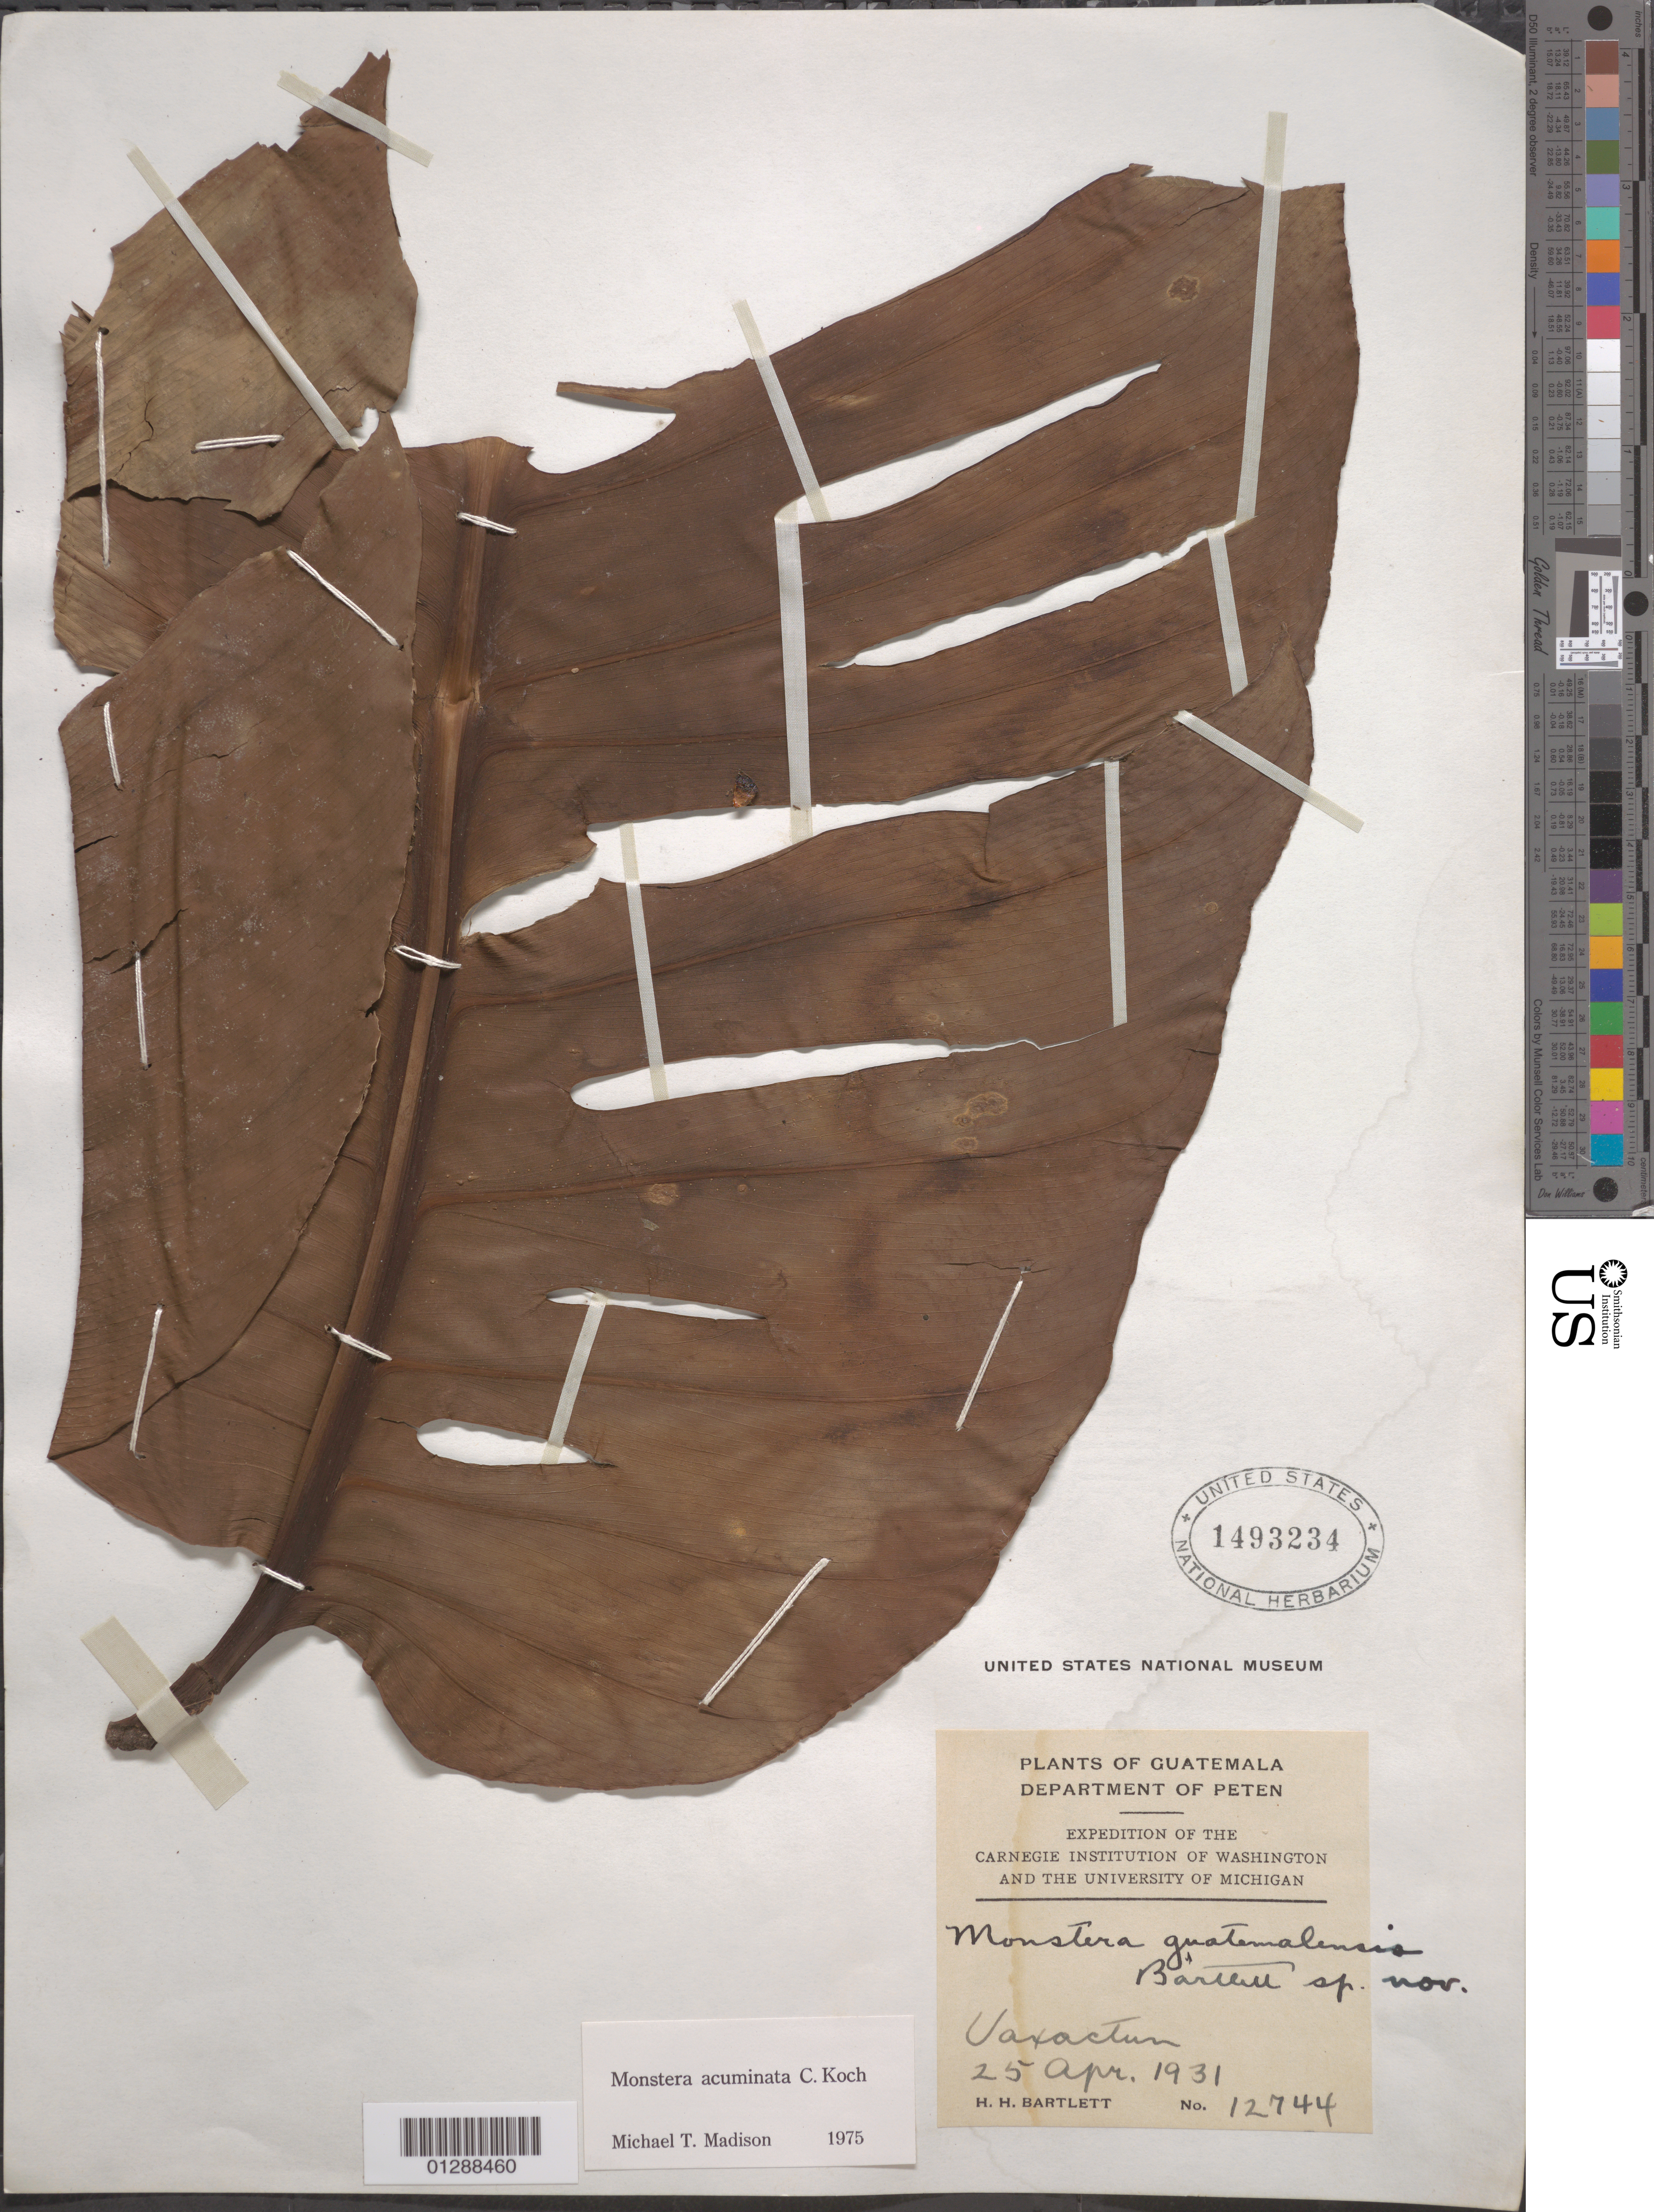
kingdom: Plantae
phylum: Tracheophyta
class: Liliopsida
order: Alismatales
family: Araceae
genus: Monstera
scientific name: Monstera acuminata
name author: K. Koch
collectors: H. H. Bartlett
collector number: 12744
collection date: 1931-04-25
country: Guatemala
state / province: El Peten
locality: Department of Peten. Uaxactun.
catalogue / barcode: US 1493234